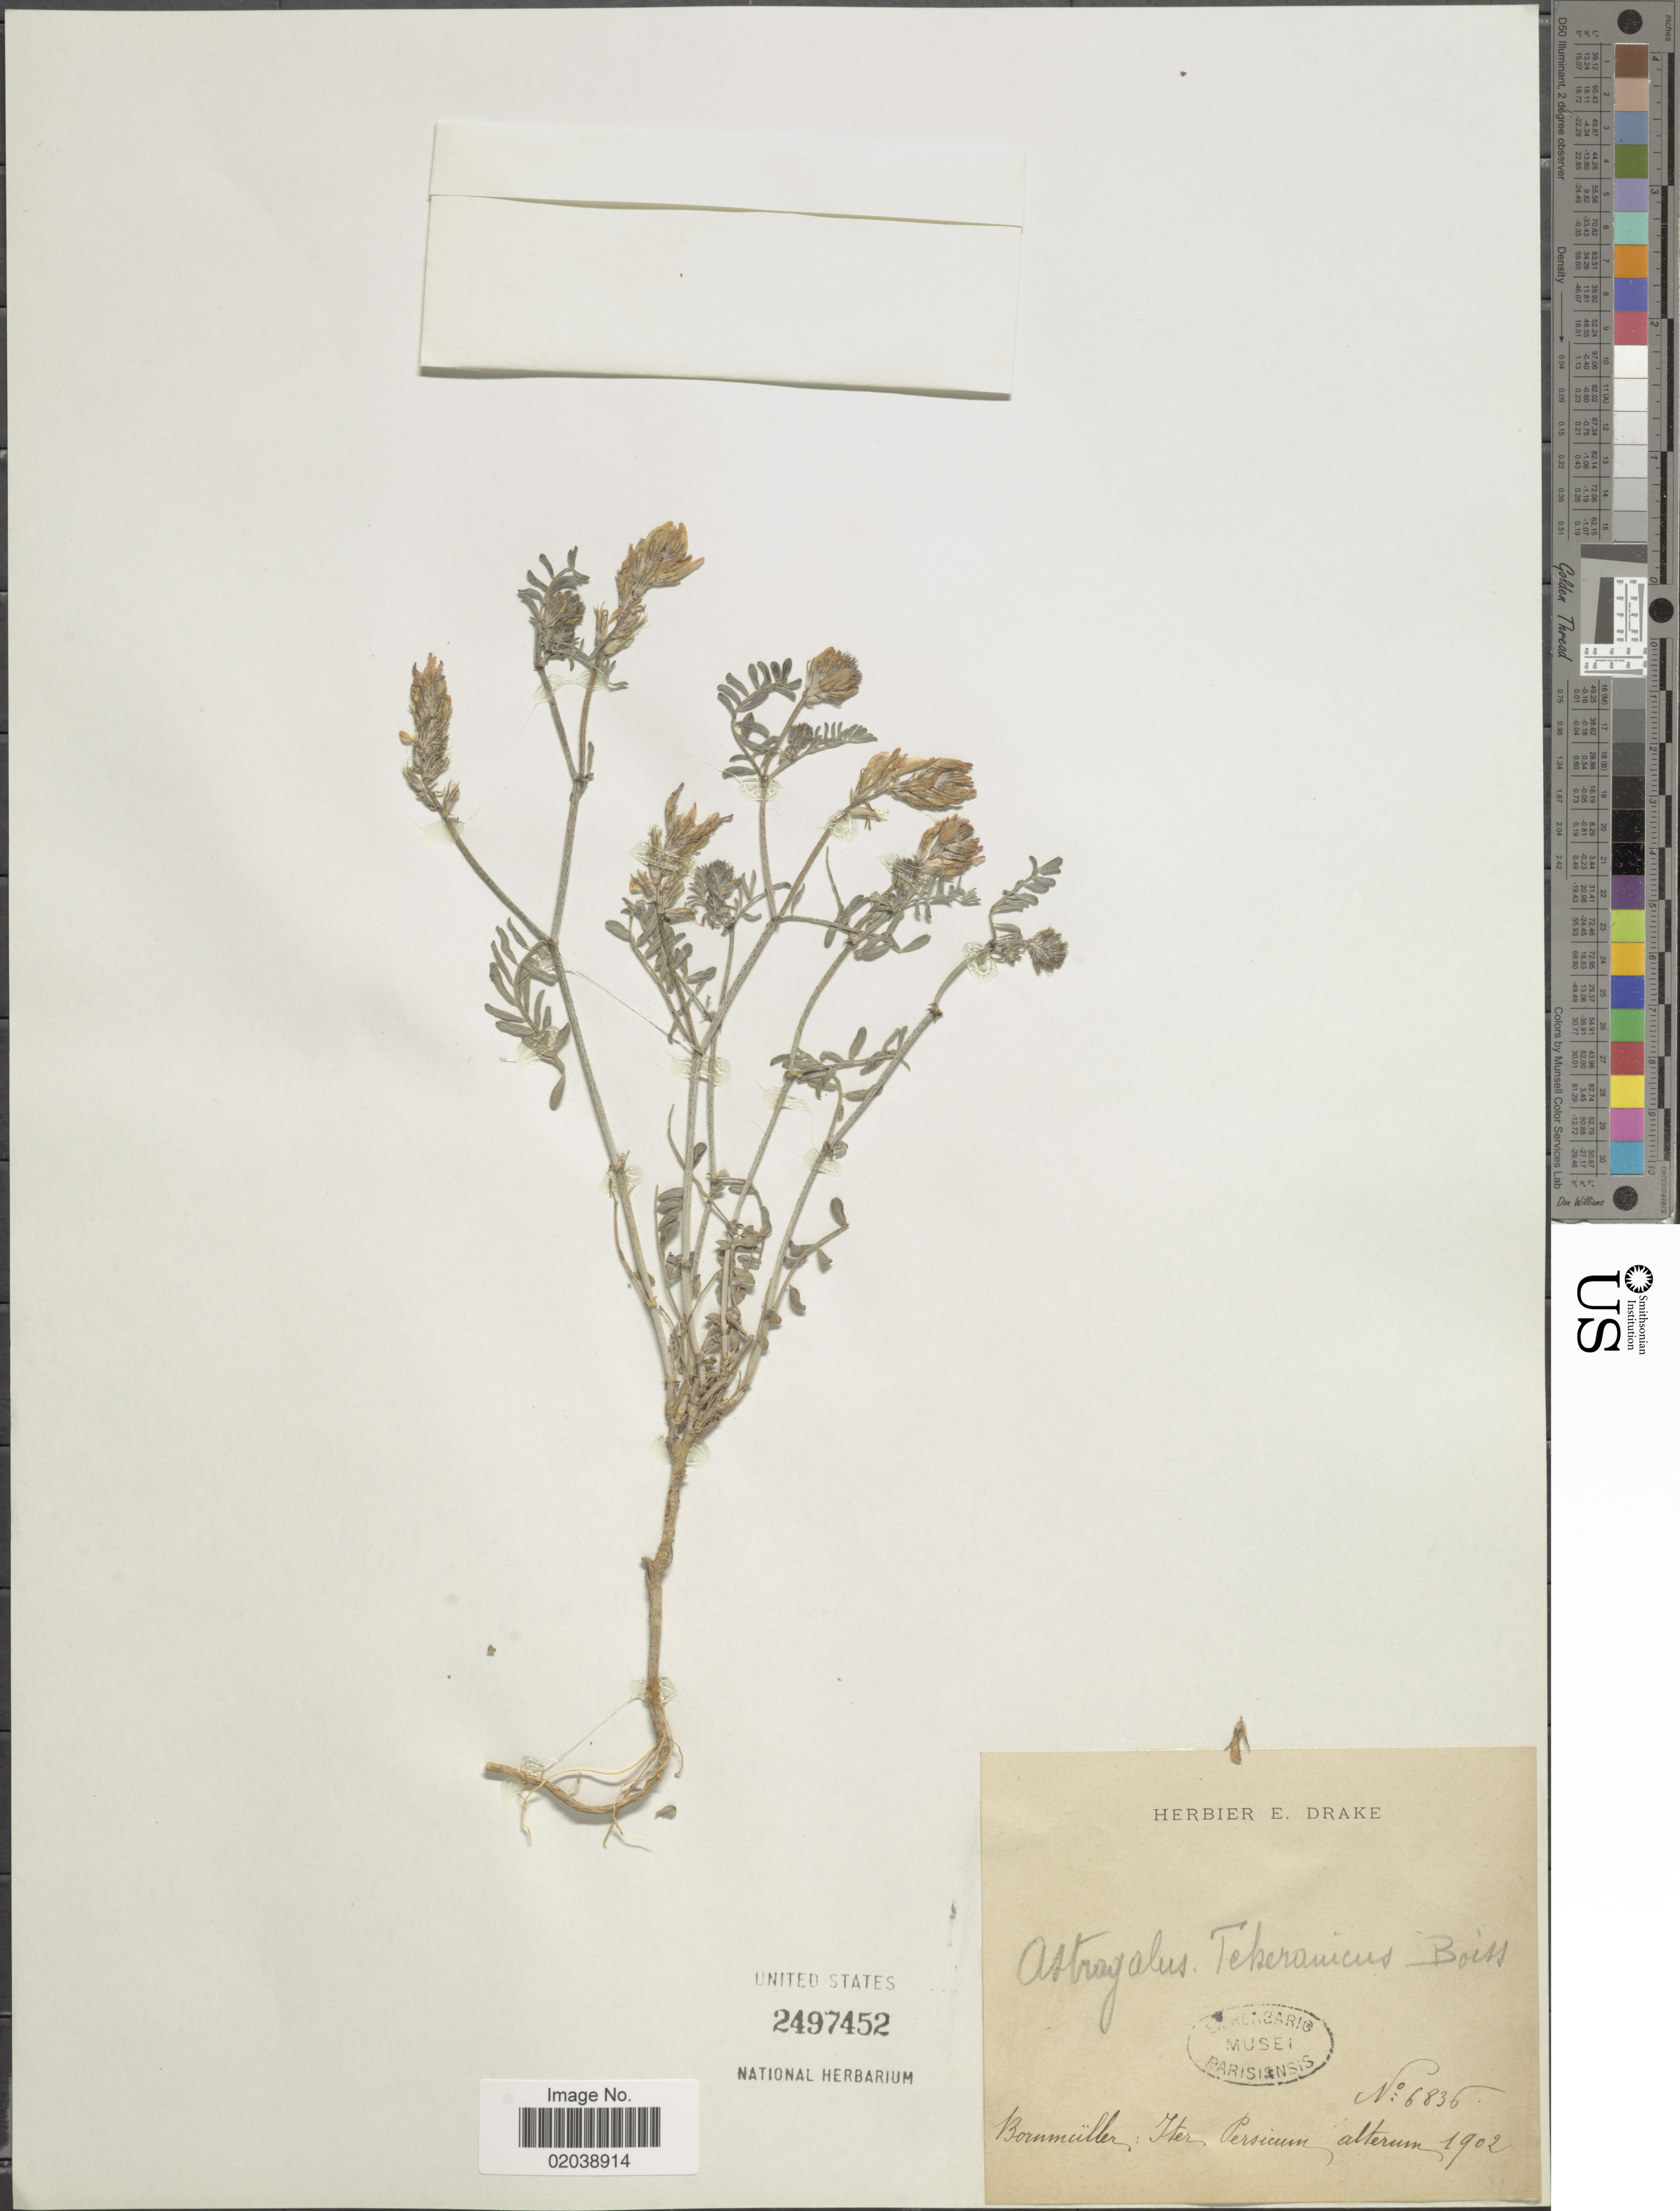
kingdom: Plantae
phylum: Tracheophyta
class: Magnoliopsida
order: Fabales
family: Fabaceae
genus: Astragalus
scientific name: Astragalus teheranicus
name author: Boiss. & Hohen.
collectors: Bornmüller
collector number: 6836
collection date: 1902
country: Iran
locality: Iter Persicum alterum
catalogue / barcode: US 2497452